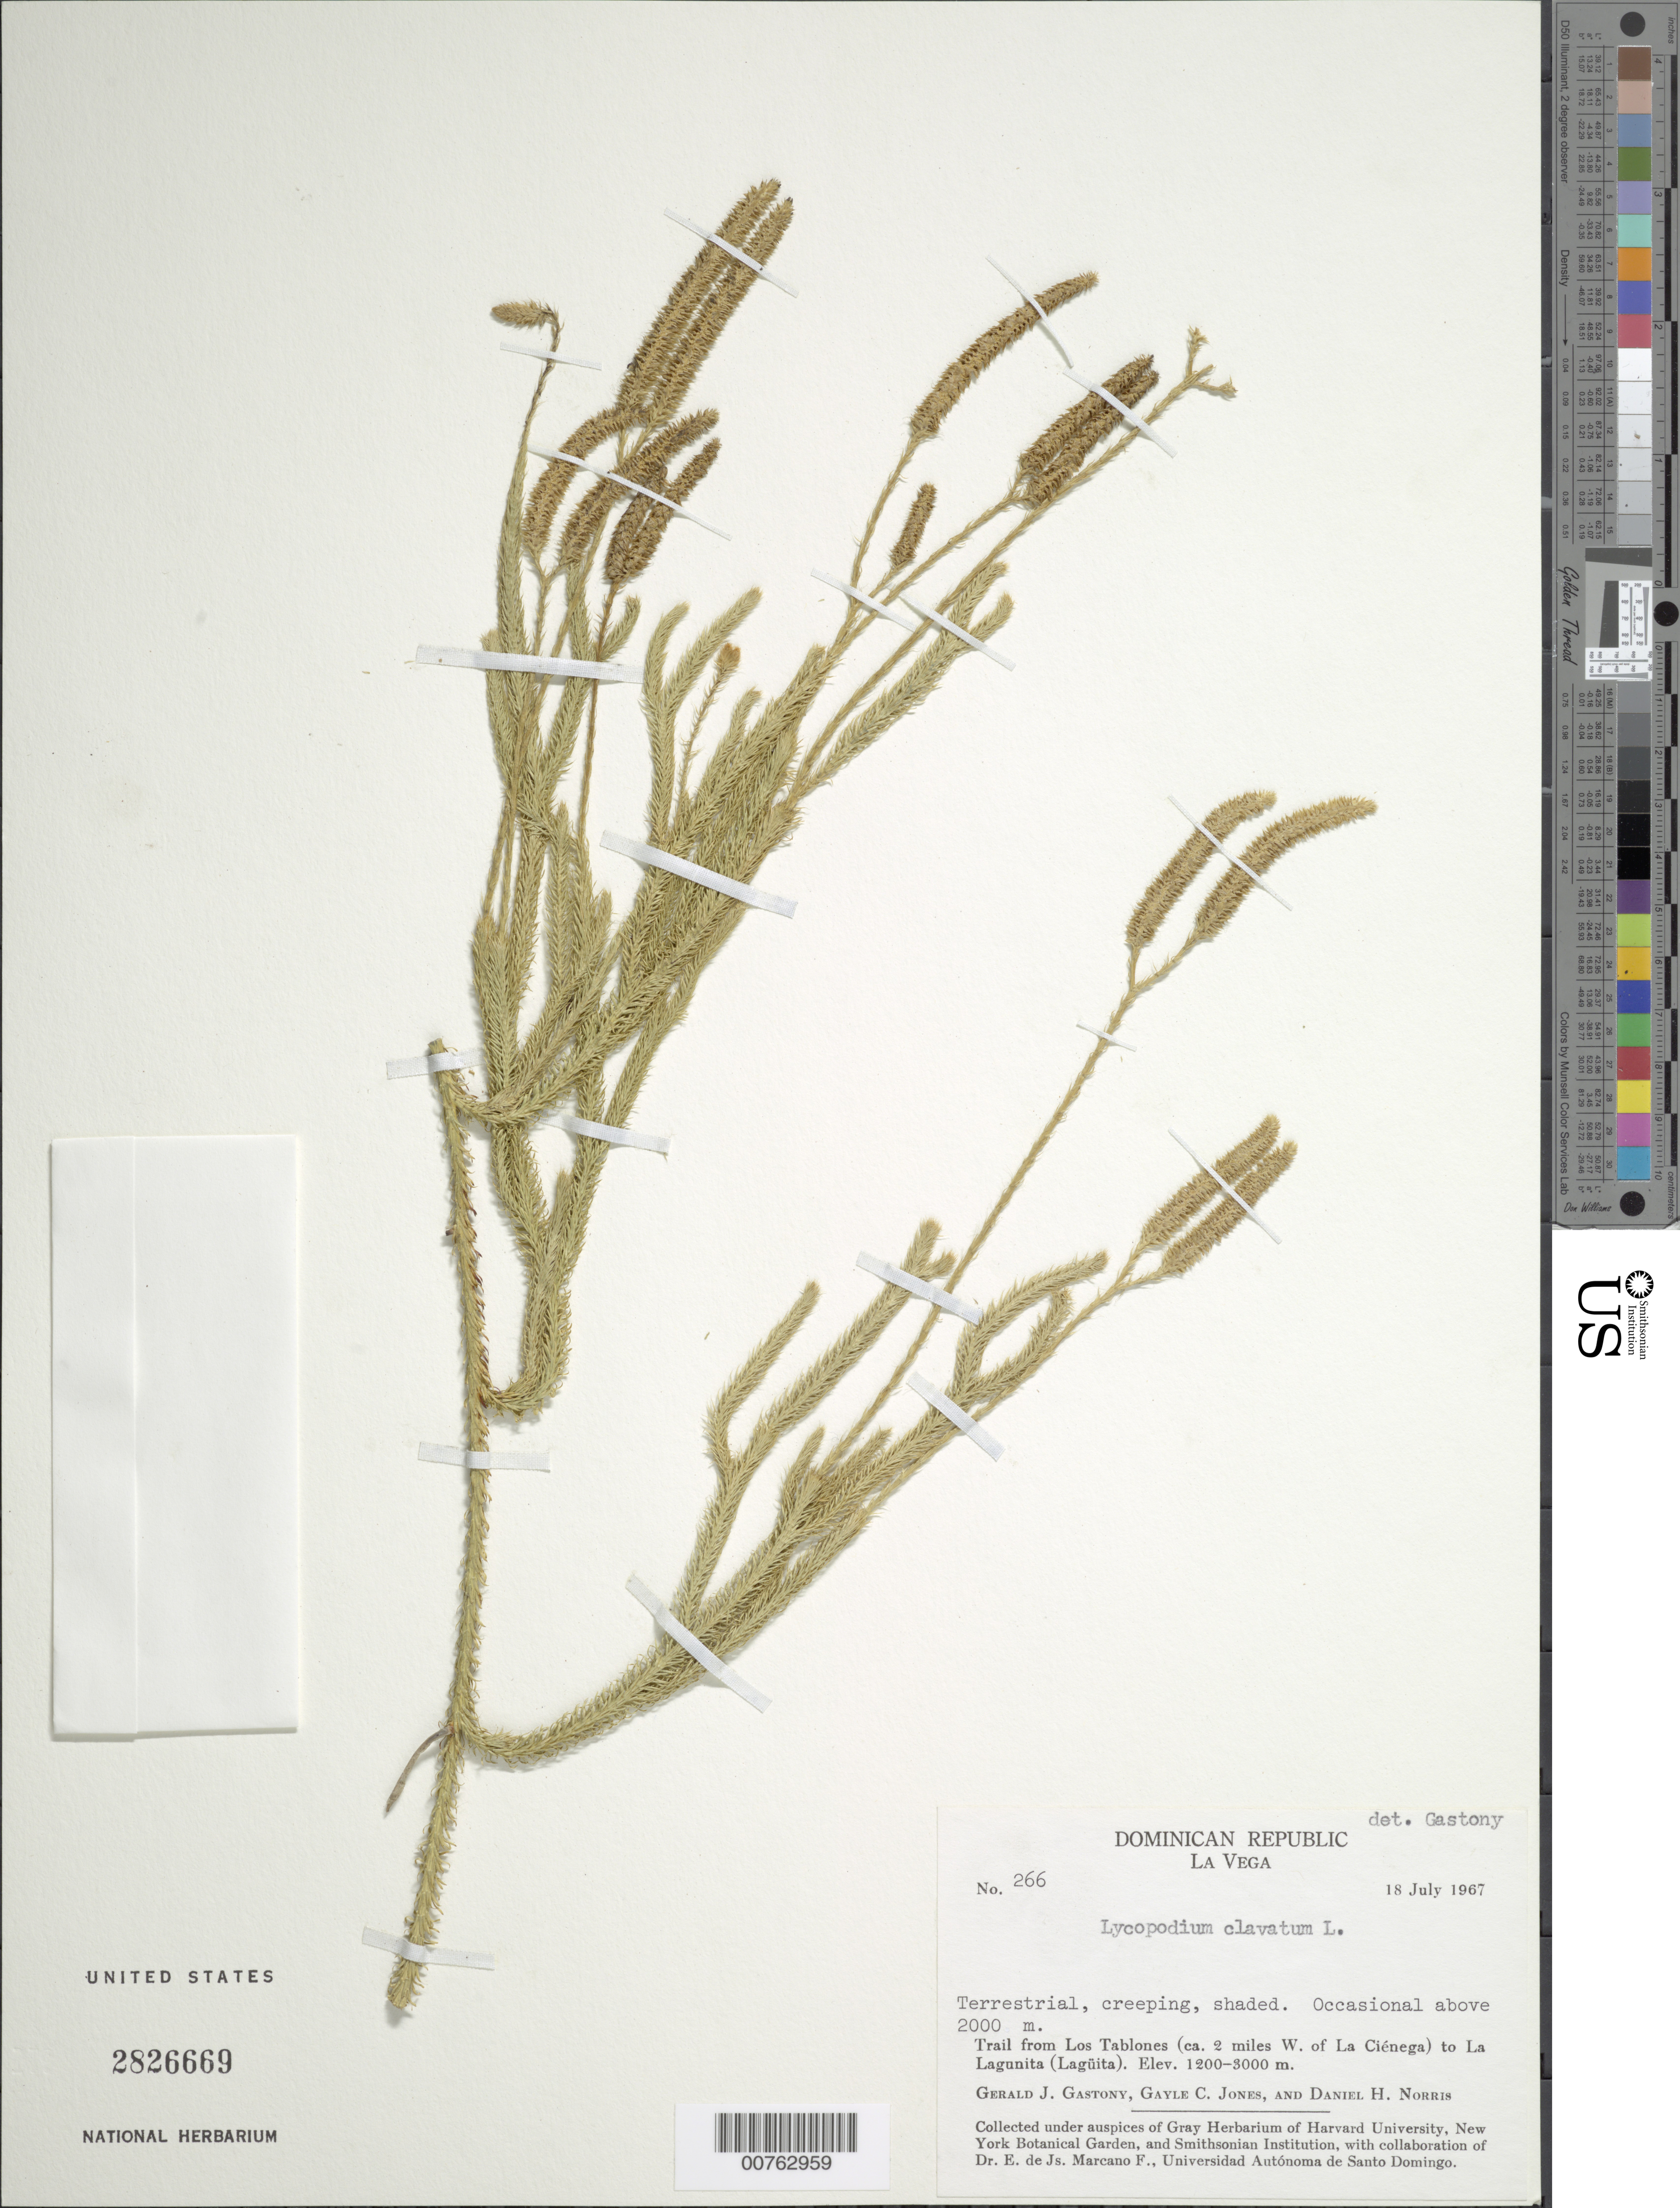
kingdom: Plantae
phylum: Tracheophyta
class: Lycopodiopsida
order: Lycopodiales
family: Lycopodiaceae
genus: Lycopodium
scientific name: Lycopodium clavatum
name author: L.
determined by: Gastony, Gerald J.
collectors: G. Gastony, G. C. Jones & D. H. Norris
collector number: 266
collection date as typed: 18 Jul 1967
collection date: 1967-07-18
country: Dominican Republic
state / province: La Vega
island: Hispaniola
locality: Trail from Los Tablones (ca. 2 mi W of La Ciénega) to La Lagunita (Lagüita)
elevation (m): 2000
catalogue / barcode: US 2826669